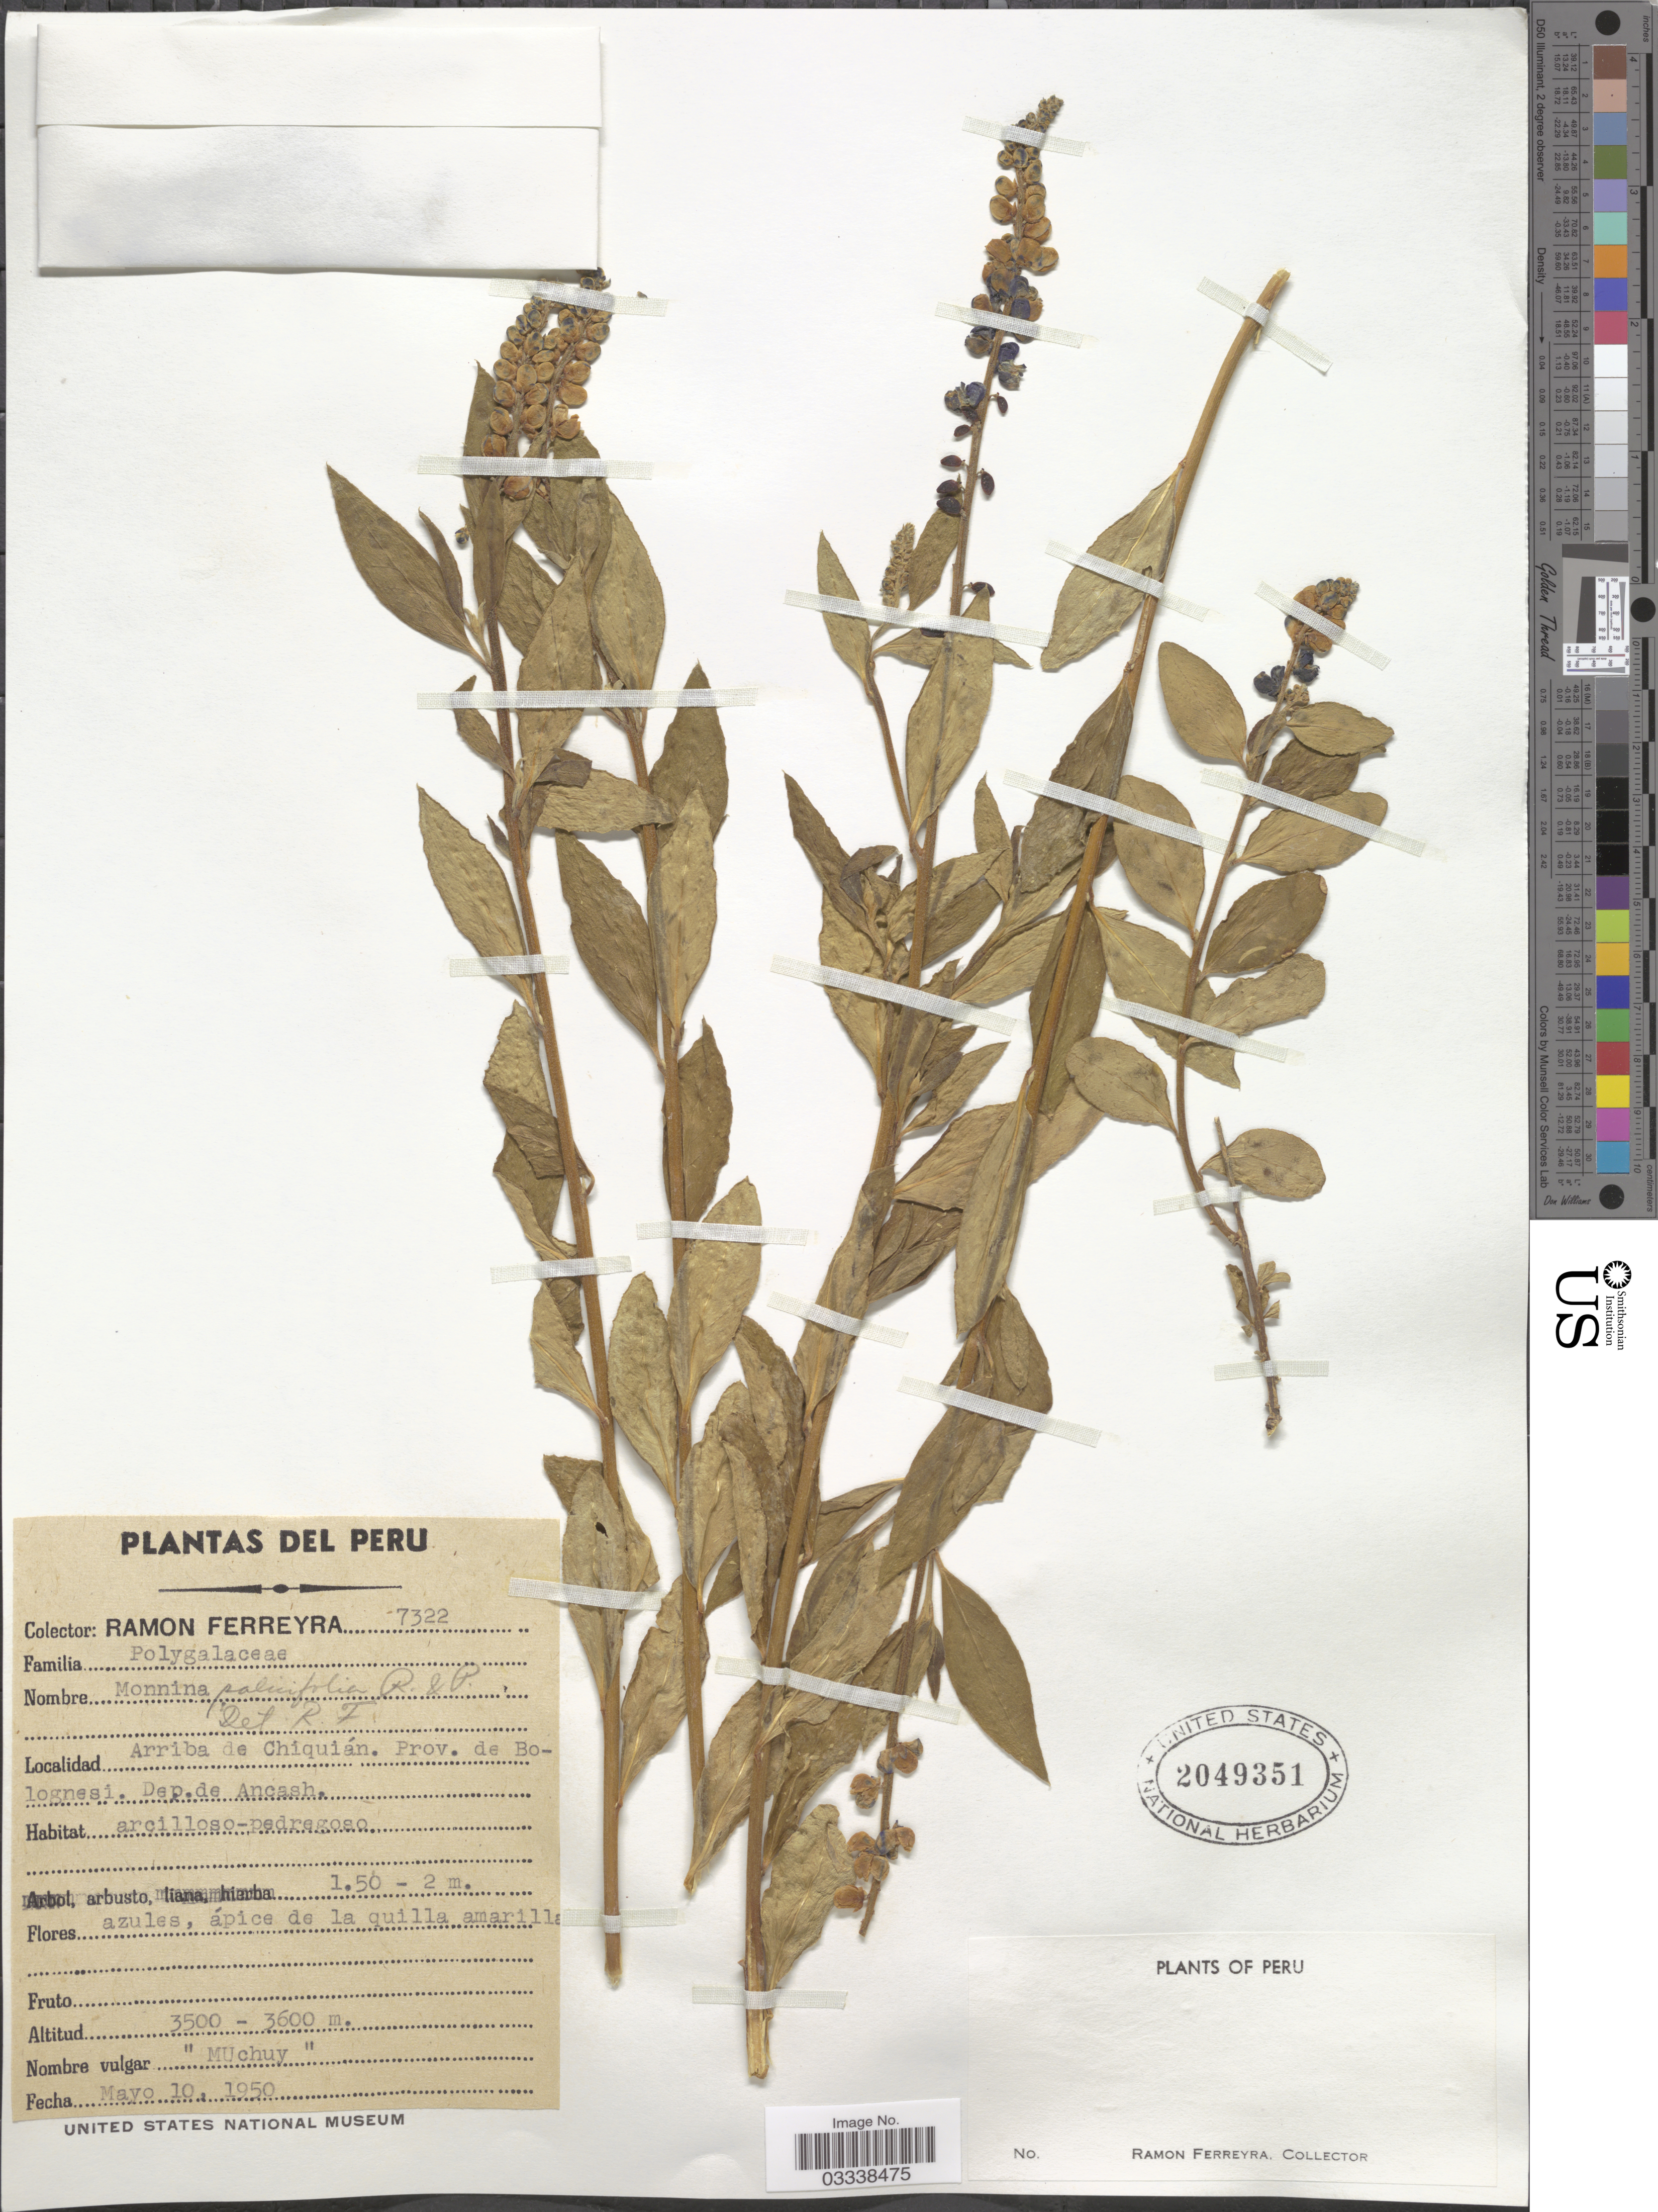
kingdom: Plantae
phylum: Tracheophyta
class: Magnoliopsida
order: Fabales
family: Polygalaceae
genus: Monnina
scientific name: Monnina salicifolia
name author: Ruiz & Pav.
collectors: R. A. Ferreyra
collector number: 7322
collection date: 1950-05-10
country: Peru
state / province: Ancash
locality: Arriba de Chiquián. Prov. de Bolognesi. Dep. de Ancash.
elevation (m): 3500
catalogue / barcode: US 2049351